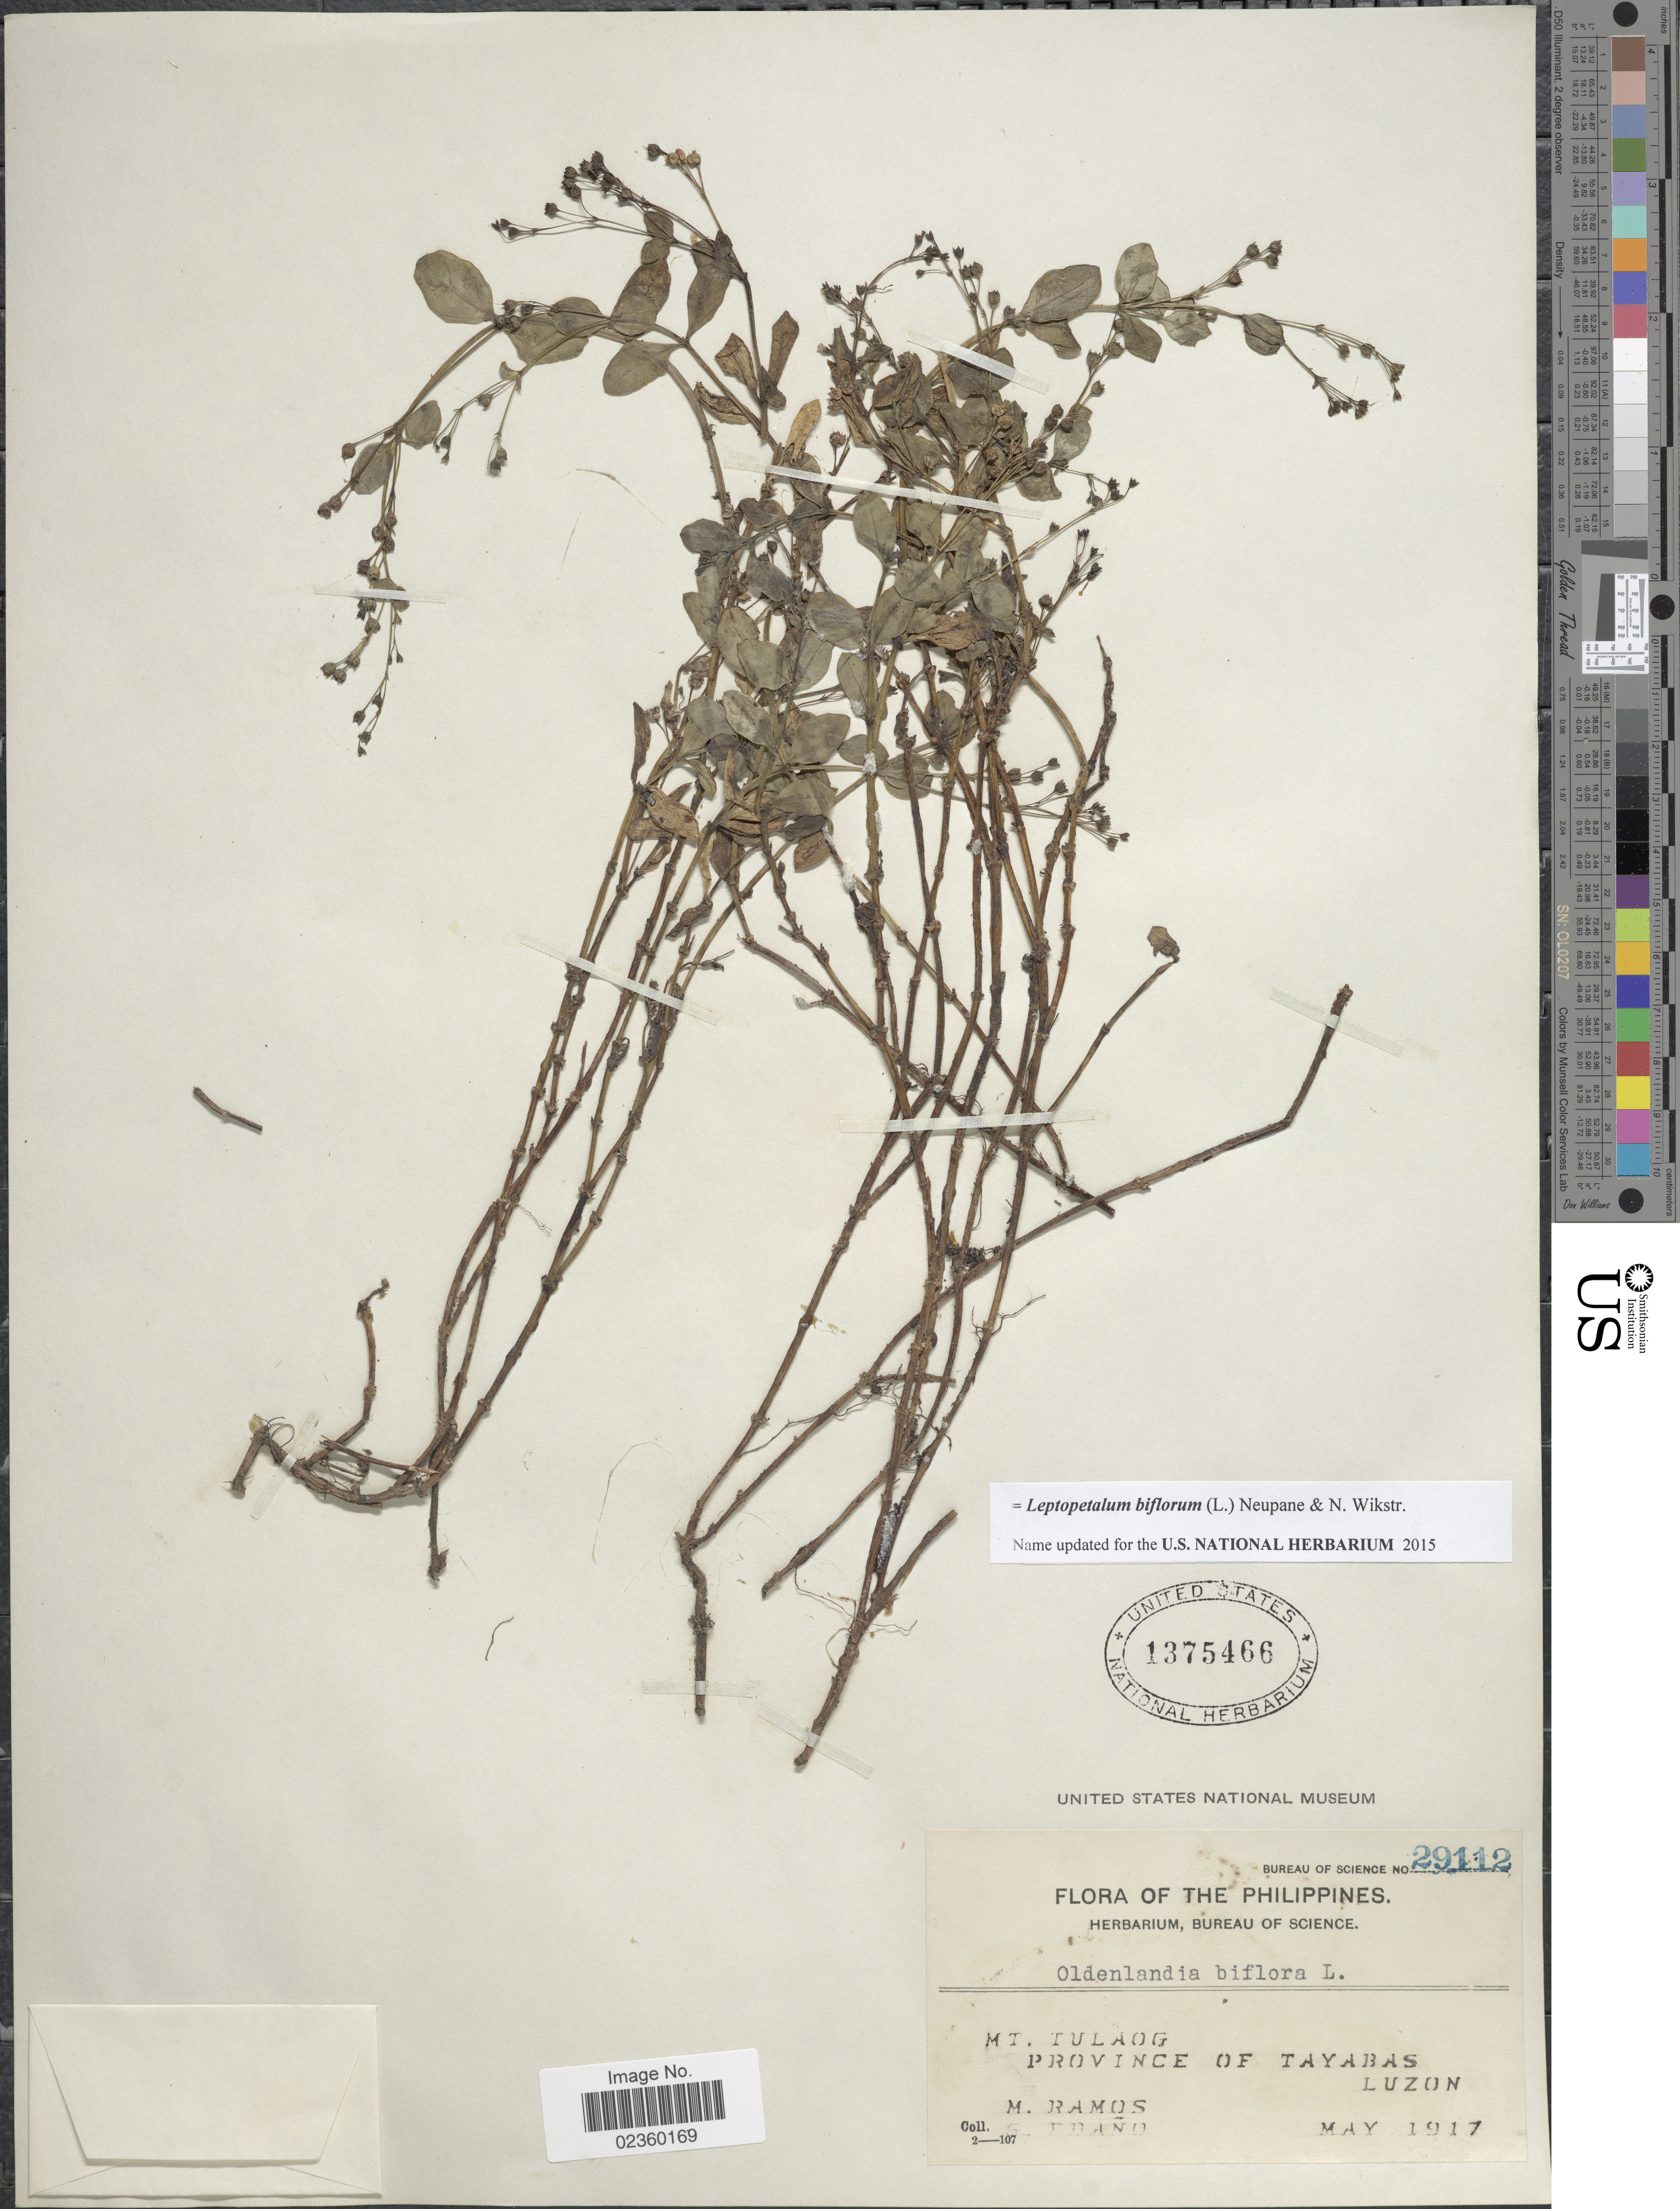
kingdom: Plantae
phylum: Tracheophyta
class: Magnoliopsida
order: Gentianales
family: Rubiaceae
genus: Leptopetalum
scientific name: Leptopetalum biflorum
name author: (L.) Neupane & N. Wikstr.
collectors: M. Ramos & G. Edaño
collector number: Bureau of Science 29112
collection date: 1917-05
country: Philippines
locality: Mt tulaog, Province of Tayabas, Luzon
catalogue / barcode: US 1375466